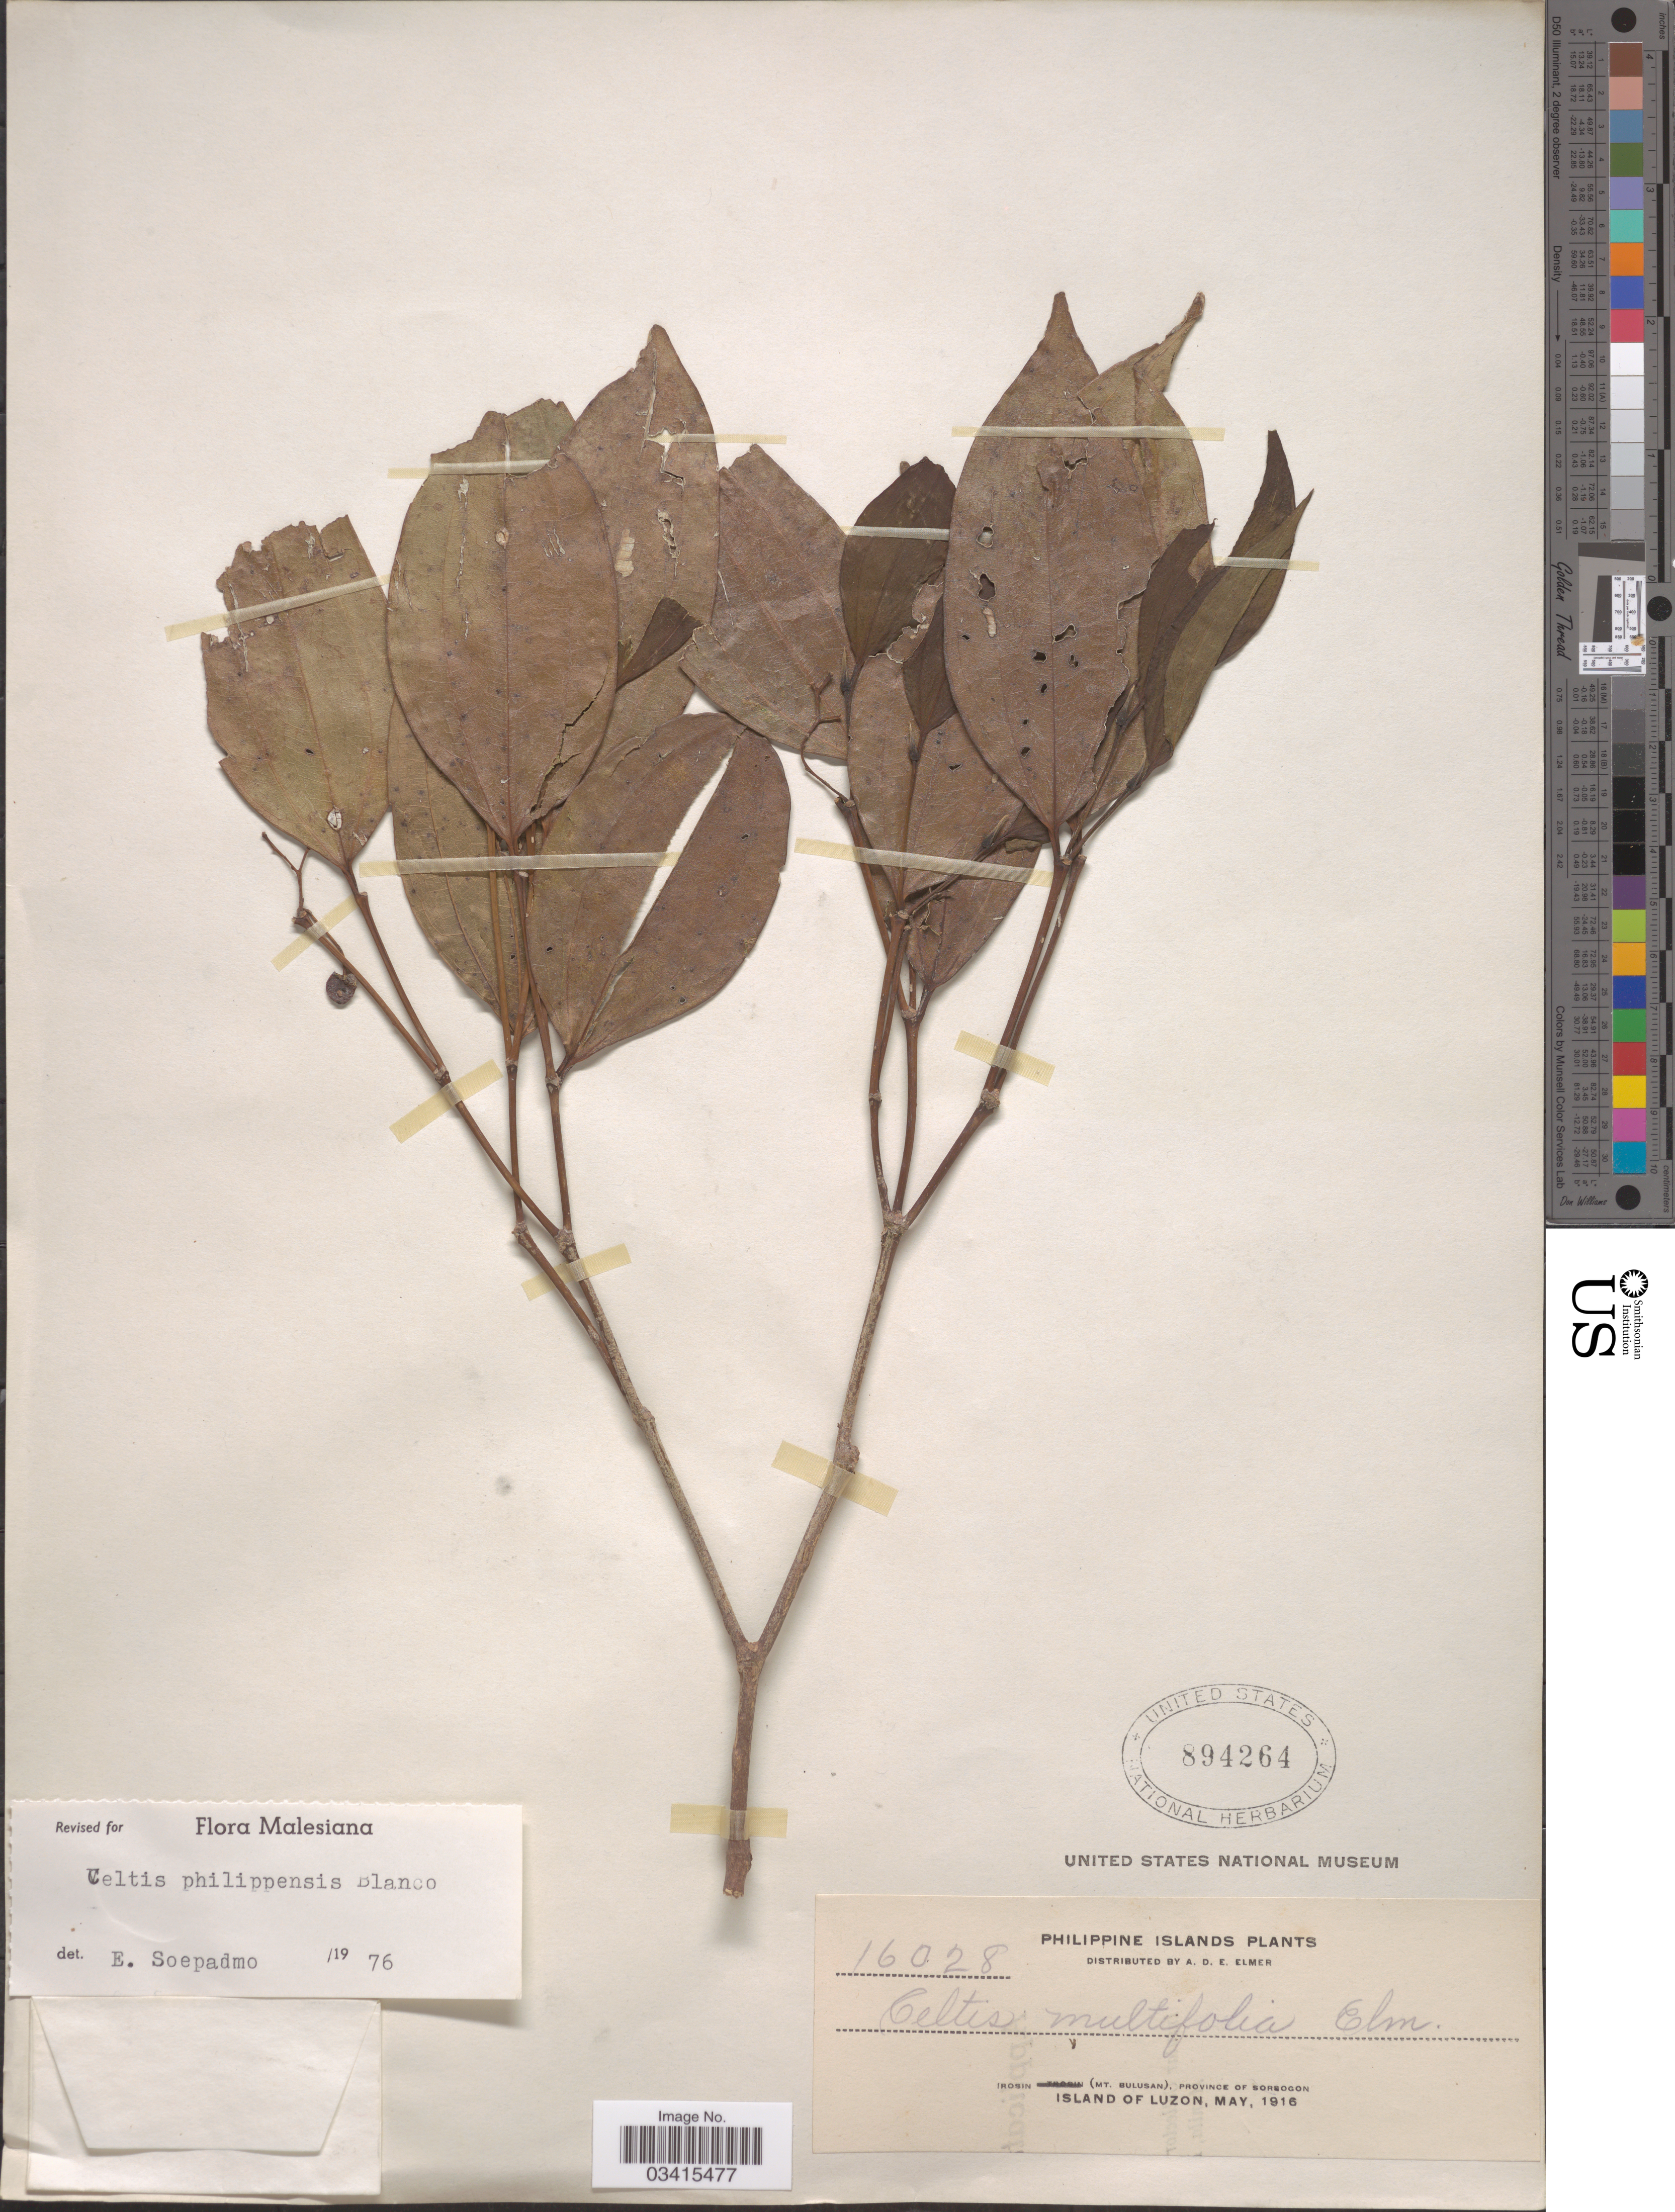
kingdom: Plantae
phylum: Tracheophyta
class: Magnoliopsida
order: Rosales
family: Cannabaceae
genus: Celtis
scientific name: Celtis philippensis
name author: Blanco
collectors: A. D. E. Elmer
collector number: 16028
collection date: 1916-05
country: Philippines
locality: Irosin (Mt. Bulusan), Province of Sorsogon, Island of Luzon.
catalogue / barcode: US 894264